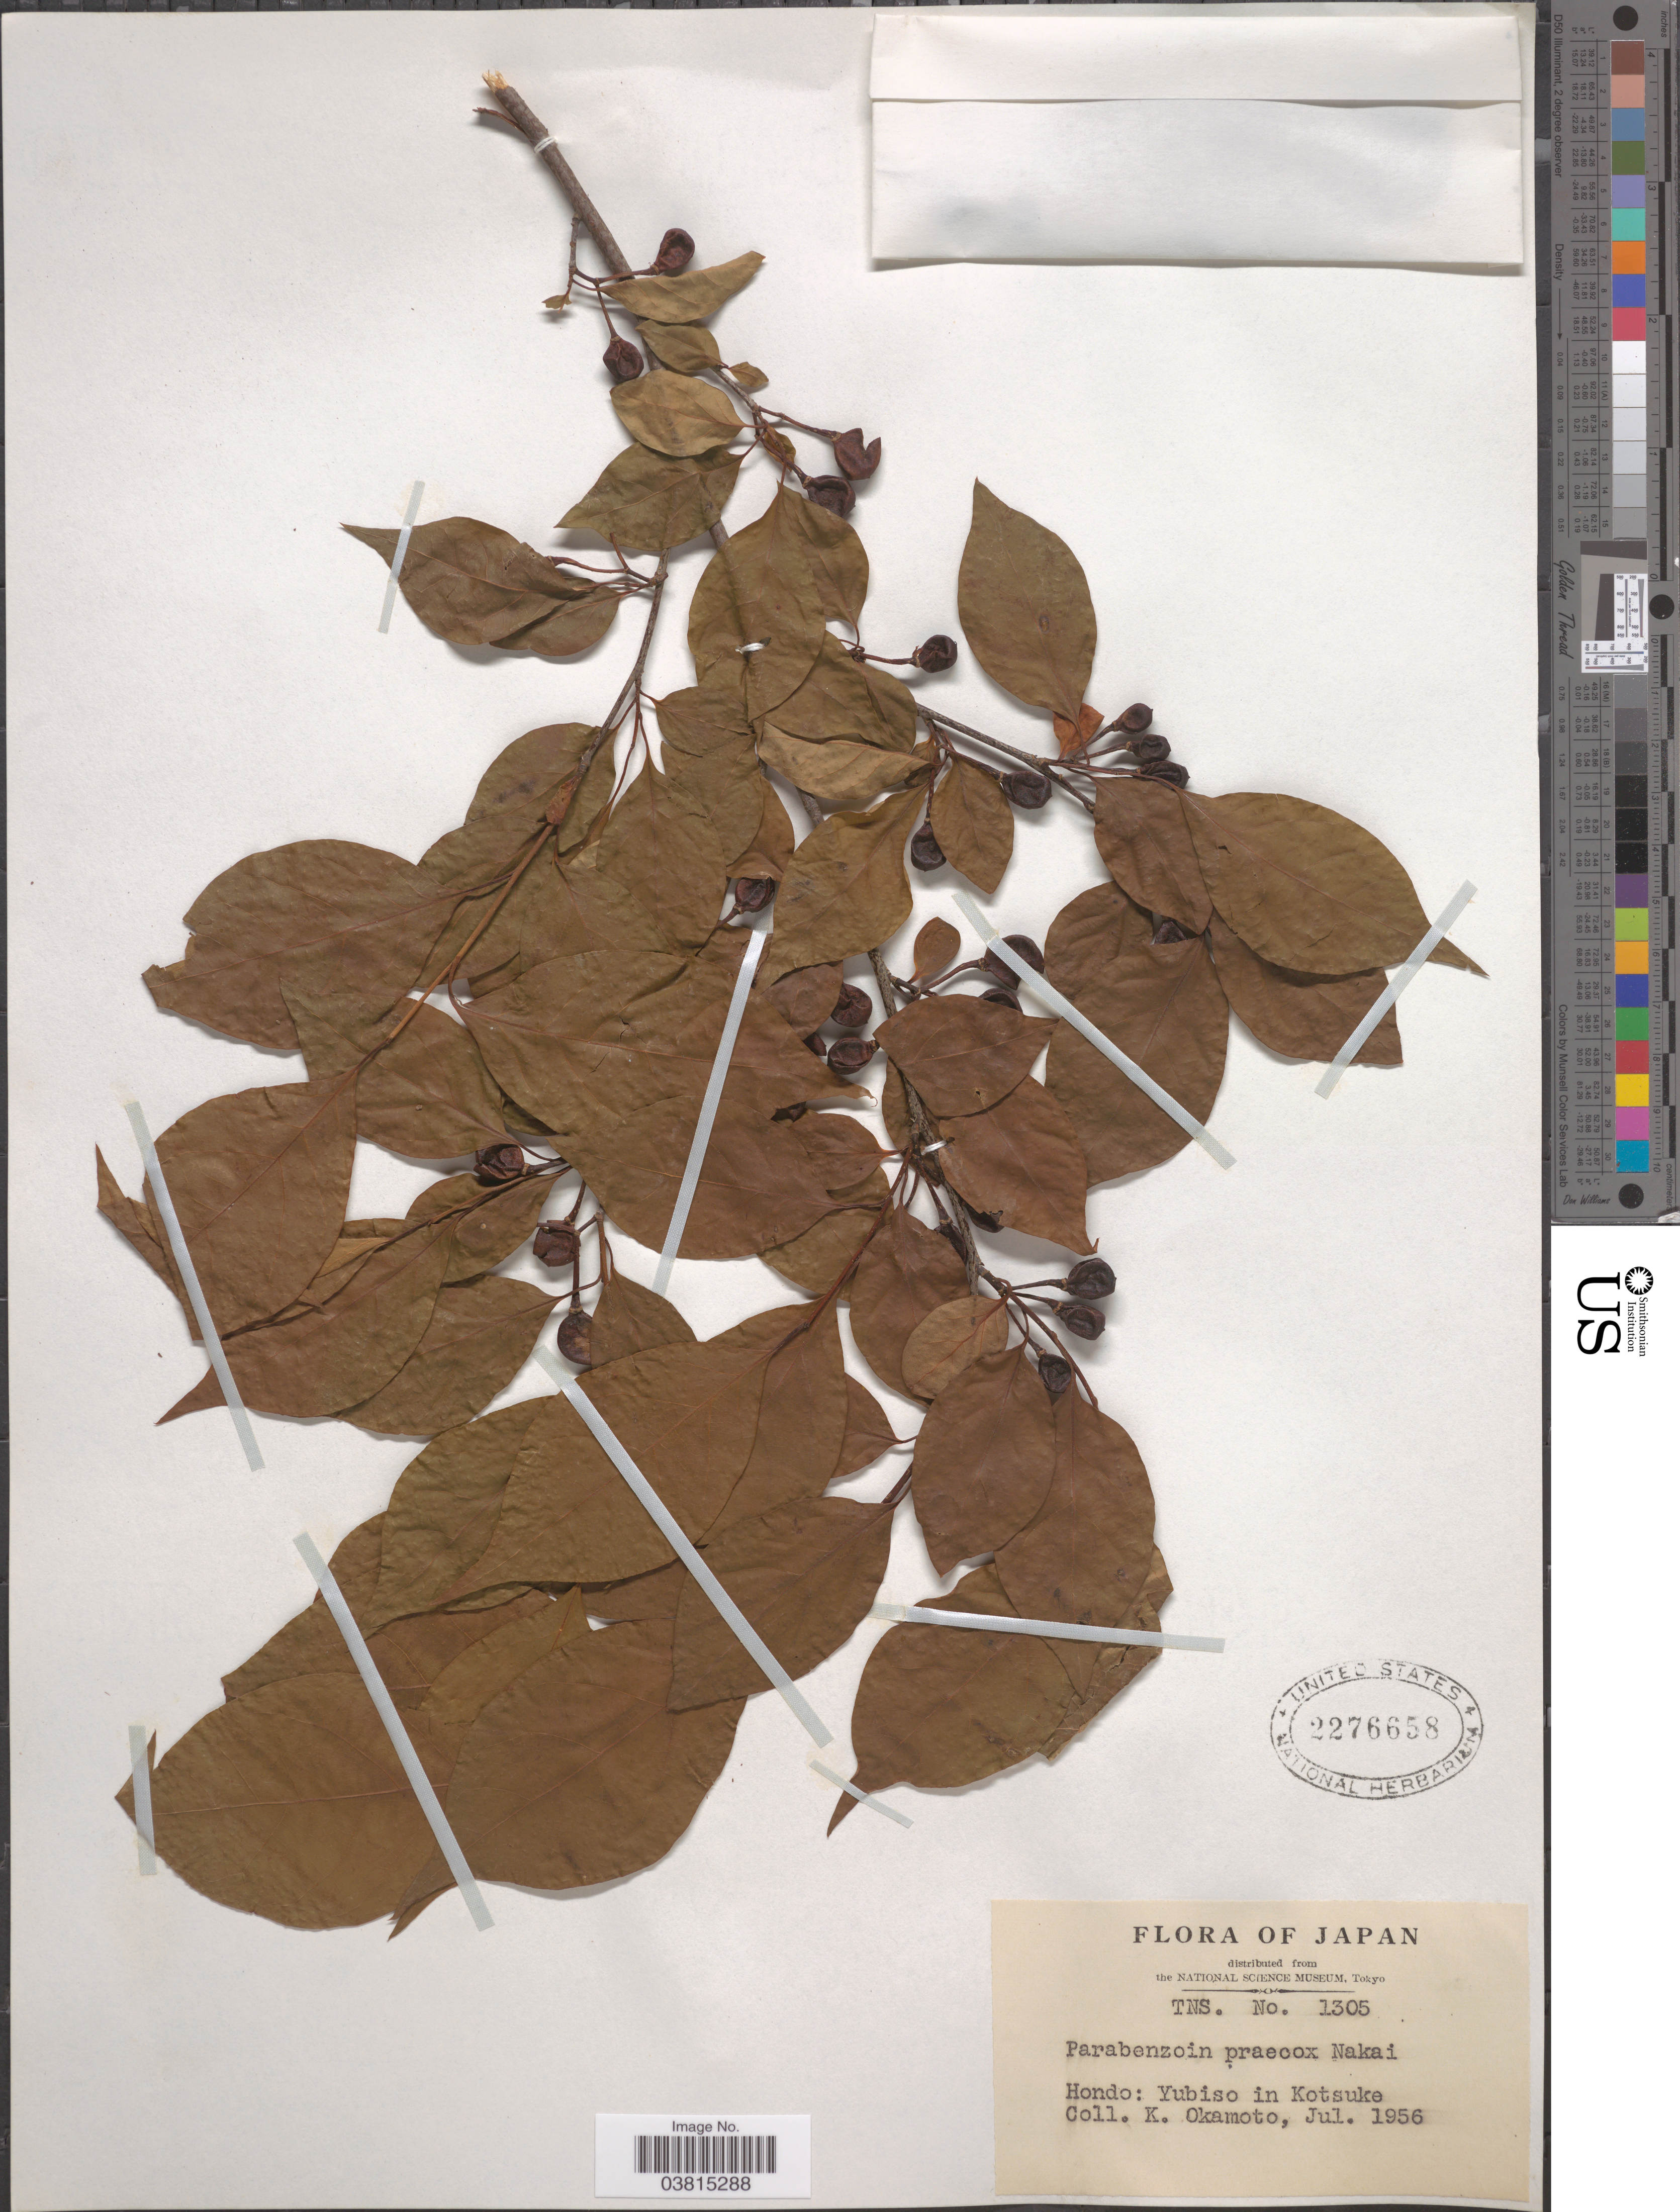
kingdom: Plantae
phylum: Tracheophyta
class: Magnoliopsida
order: Laurales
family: Lauraceae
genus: Lindera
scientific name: Lindera praecox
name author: (Siebold & Zucc.) Blume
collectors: K. Okamoto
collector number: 1305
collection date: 1956-07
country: Japan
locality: Hondo: Yubiso in Kotsuke.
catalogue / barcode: US 2276658